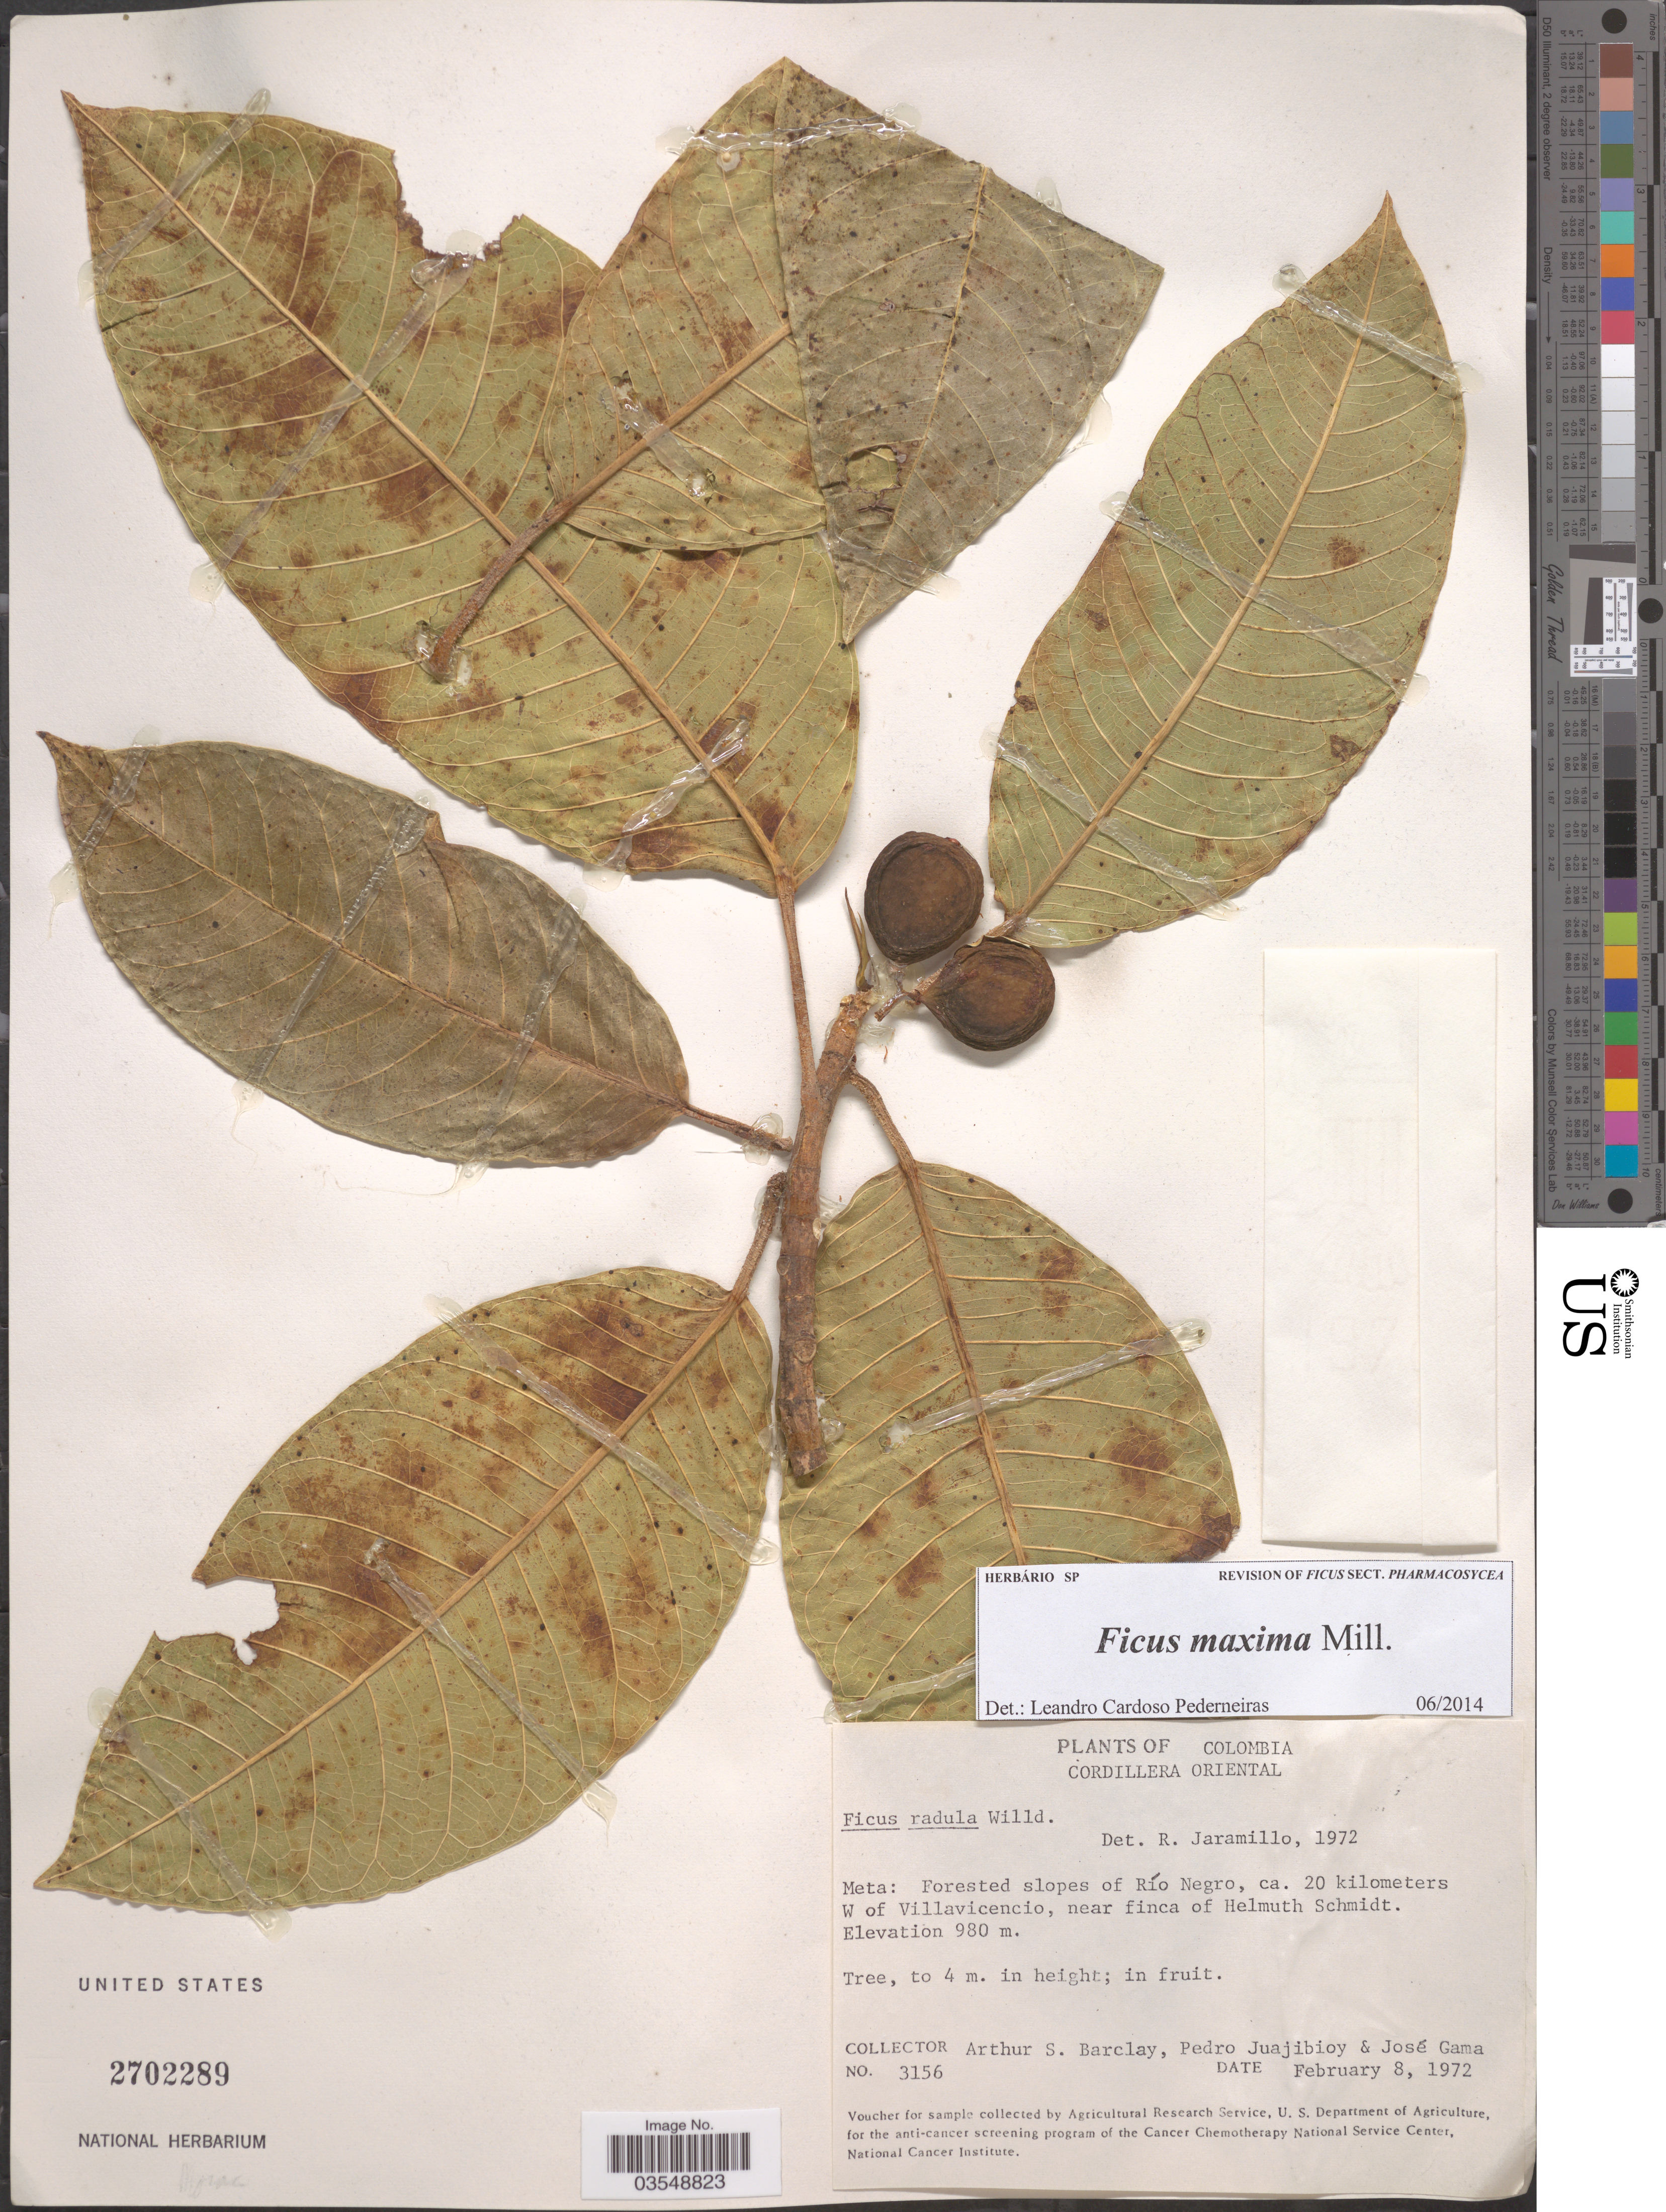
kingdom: Plantae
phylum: Tracheophyta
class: Magnoliopsida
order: Rosales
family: Moraceae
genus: Ficus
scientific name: Ficus maxima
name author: Mill.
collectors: A. S. Barclay, P. Juajibioy & J. Gama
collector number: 3156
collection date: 1972-02-08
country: Colombia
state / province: Meta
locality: Cordillera Oriental. Forested slopes of Río Negro, ca. 20 kilometers W of Villavicencio, near finca of Helmuth Schmidt.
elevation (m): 980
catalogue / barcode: US 2702289